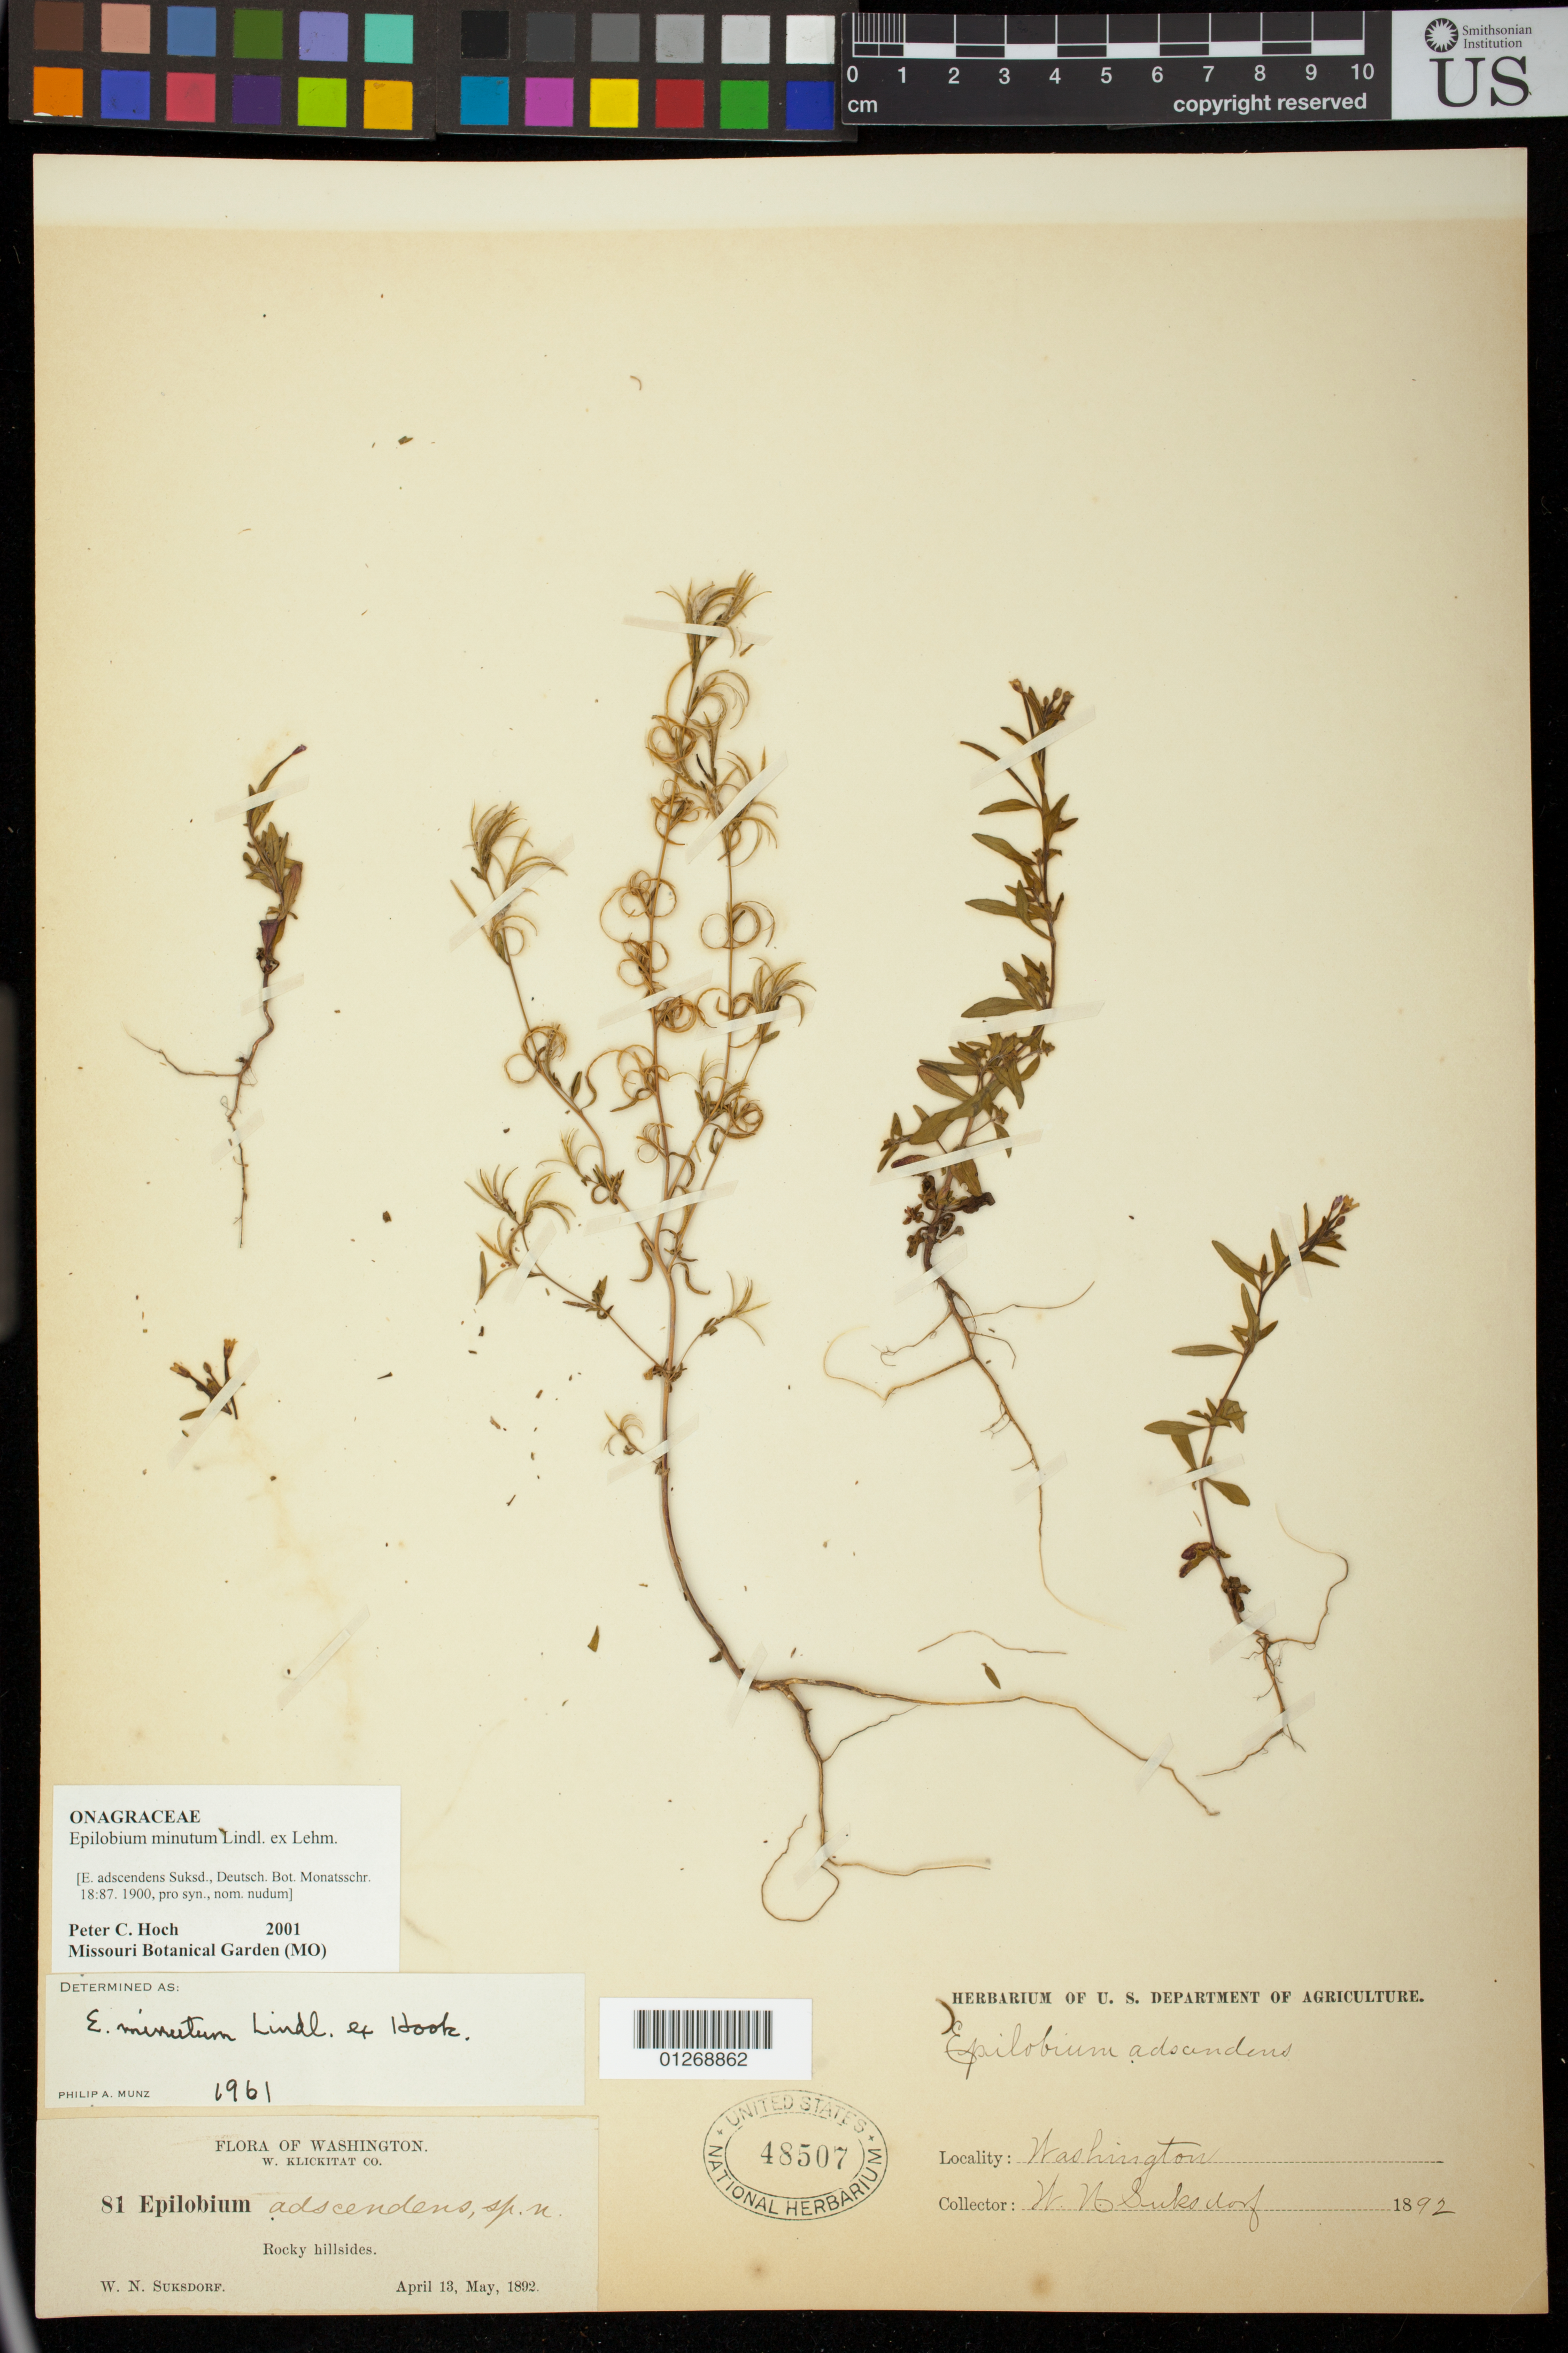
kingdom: Plantae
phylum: Tracheophyta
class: Magnoliopsida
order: Myrtales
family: Onagraceae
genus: Epilobium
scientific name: Epilobium adscendens Suksd., nom. inval.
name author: Suksd.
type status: Voucher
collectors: W. N. Suksdorf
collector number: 81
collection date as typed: "April 13, May, 1892"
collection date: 1892-04-13,1892-05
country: United States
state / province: Washington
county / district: Klickitat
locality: W. Klickitat Co.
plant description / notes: Annotated as "Epilobium adscendens, sp. nov." Protologue, "[Suksdorf] 81. Epilobium adscendens sp. nov. (1893) = E. minutum Lindl." Name not validly published. From introduction (in previous volume), "Im Frühjahr 1893 verbreitete ich eine Anzahl gleicher Pflanzensammlungen, welche unter anderen auch solche Pflanzenformen umfassten, die ich für unbeschriebene Arten hielt, weshalb ich sie mit neuen Namen versah…. Der erste Name ist immer derjenige, unter welchem die Pflanze abgegeben wurde; darauf folgt sogleich die Jahreszahl der Abgabe, entweder 1893 oder 1895." Suksdorf is indicating here that the name was distributed with specimens in 1893, but that he now considered the specimen to represent E. minutum.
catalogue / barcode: US 48507